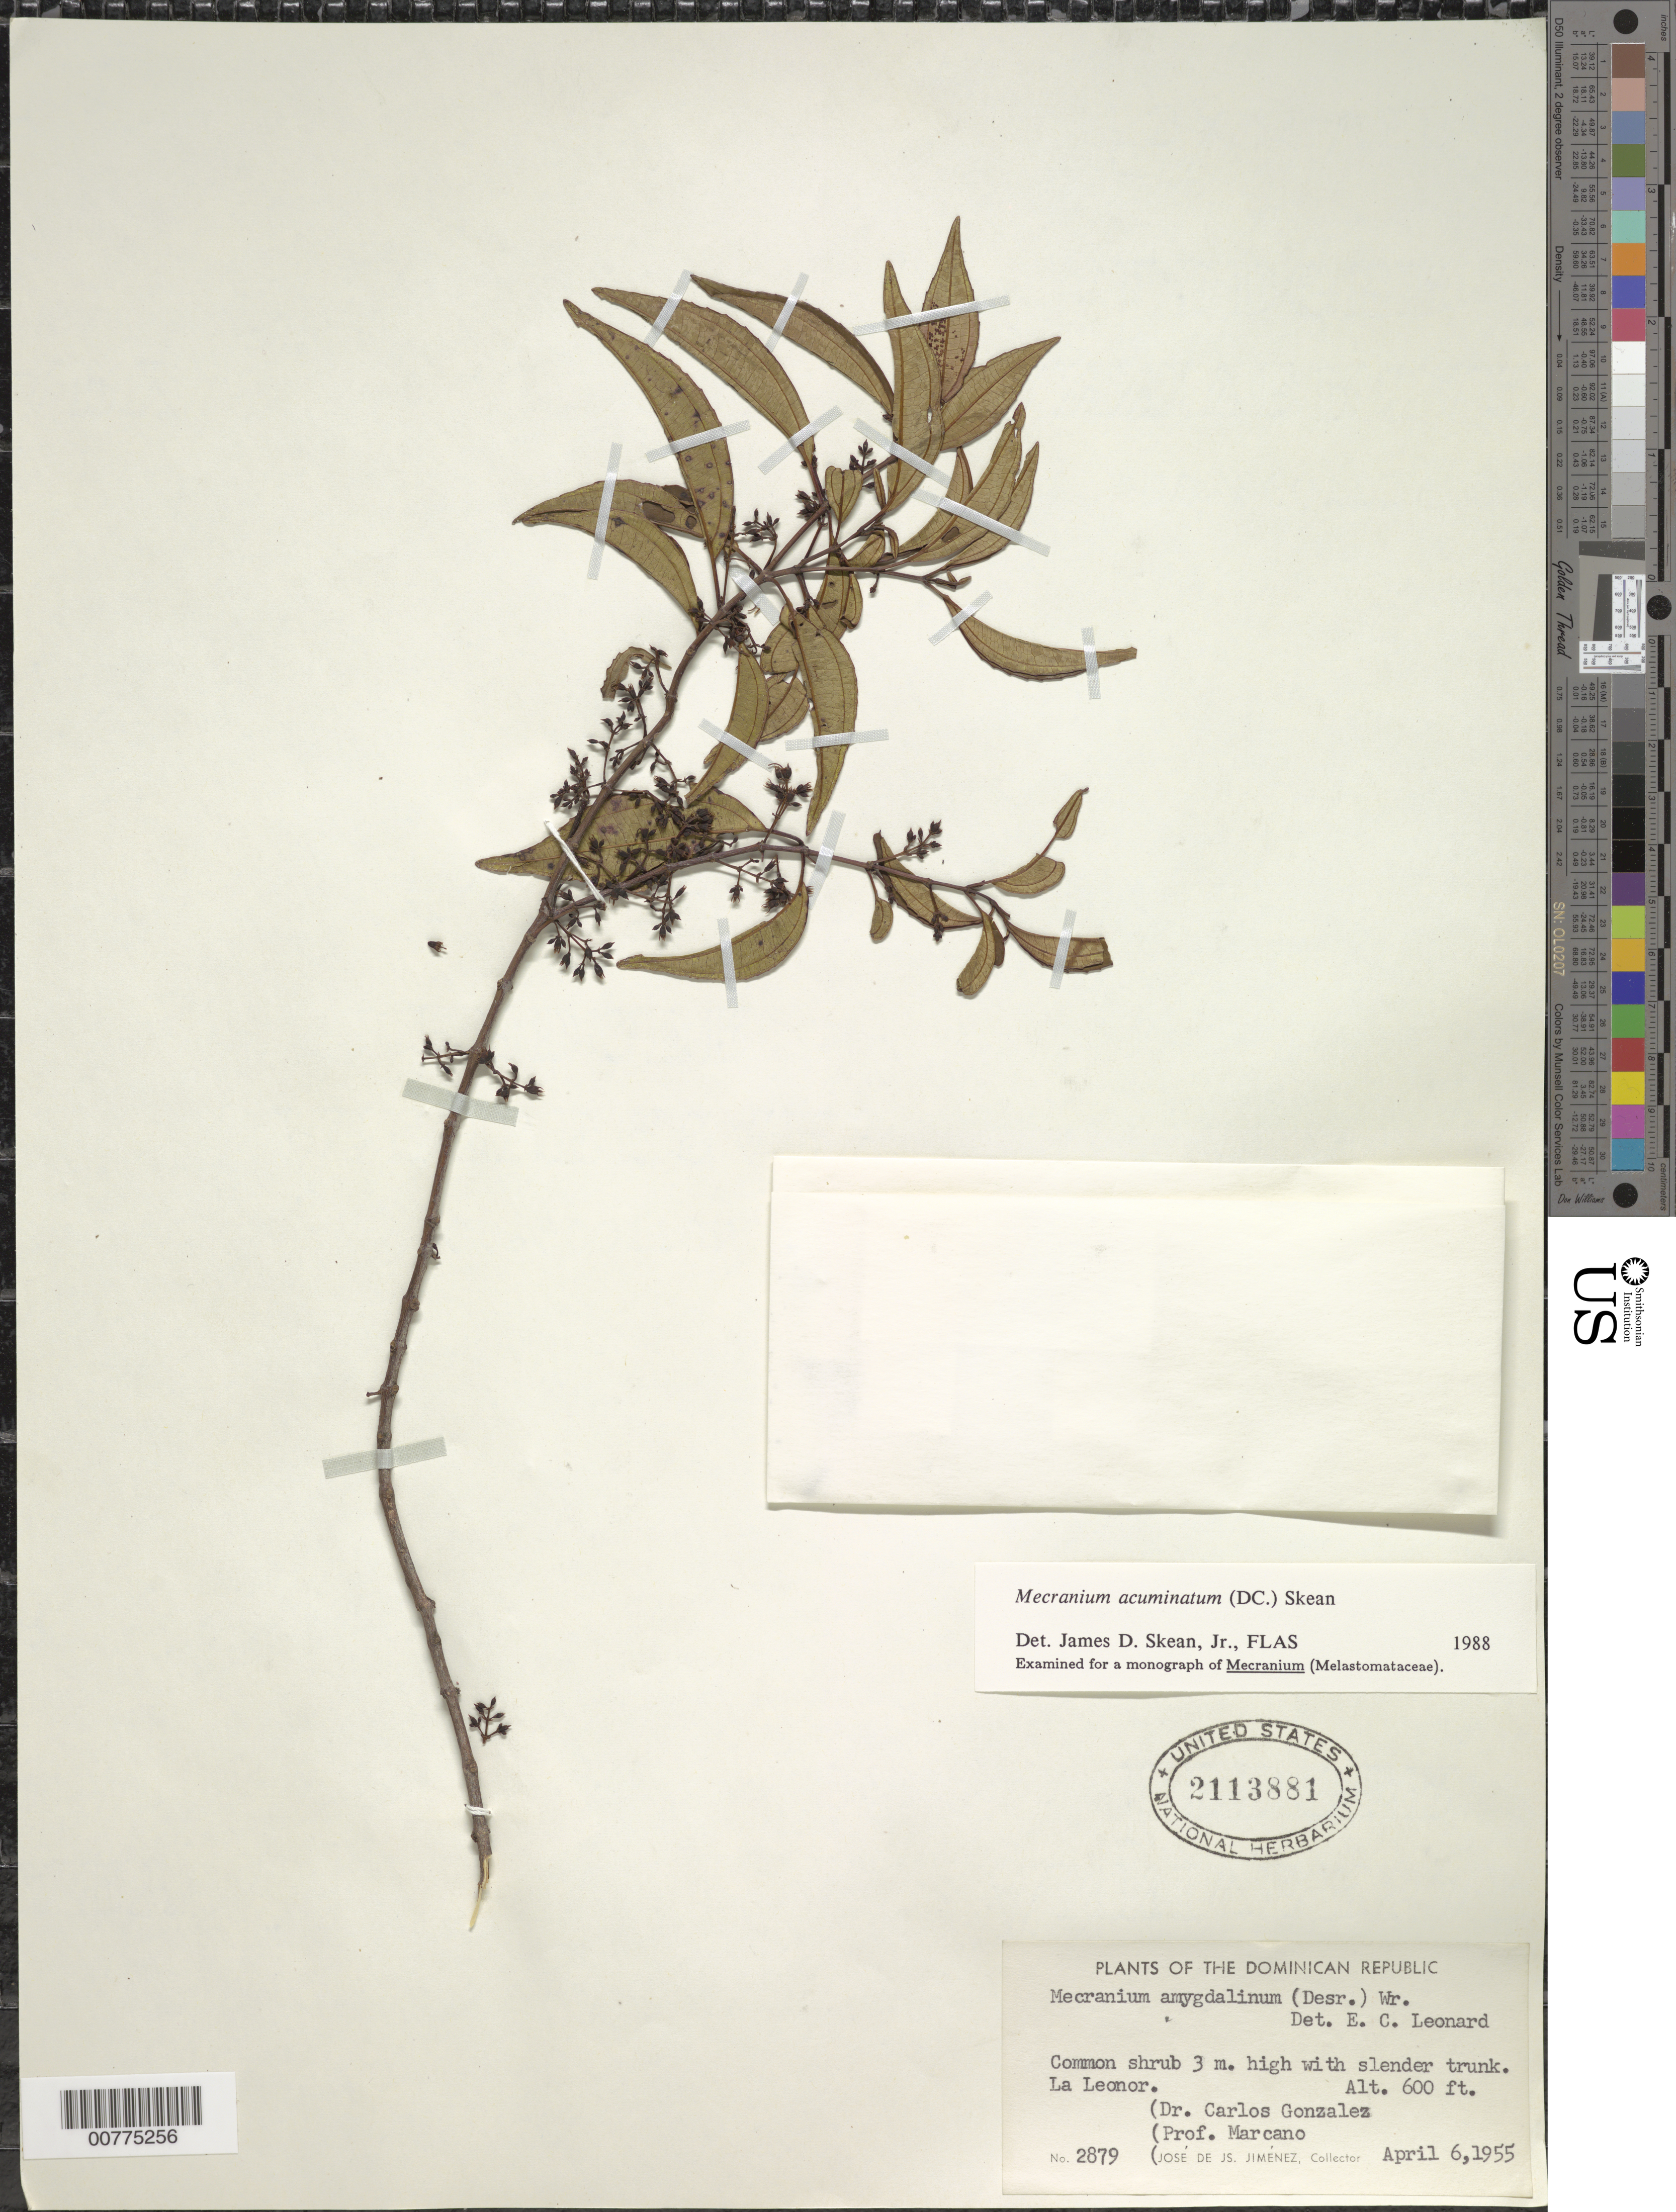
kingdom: Plantae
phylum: Tracheophyta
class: Magnoliopsida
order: Myrtales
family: Melastomataceae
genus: Mecranium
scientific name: Mecranium acuminatum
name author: (DC.) Skean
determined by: Skean, J. D., Jr.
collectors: C. Gonzalez, E. J. Marcano F. & J. J. Jiménez Almonte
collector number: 2879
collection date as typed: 06 Apr 1955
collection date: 1955-04-06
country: Dominican Republic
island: Hispaniola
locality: La Leonor.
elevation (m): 183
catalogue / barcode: US 2113881